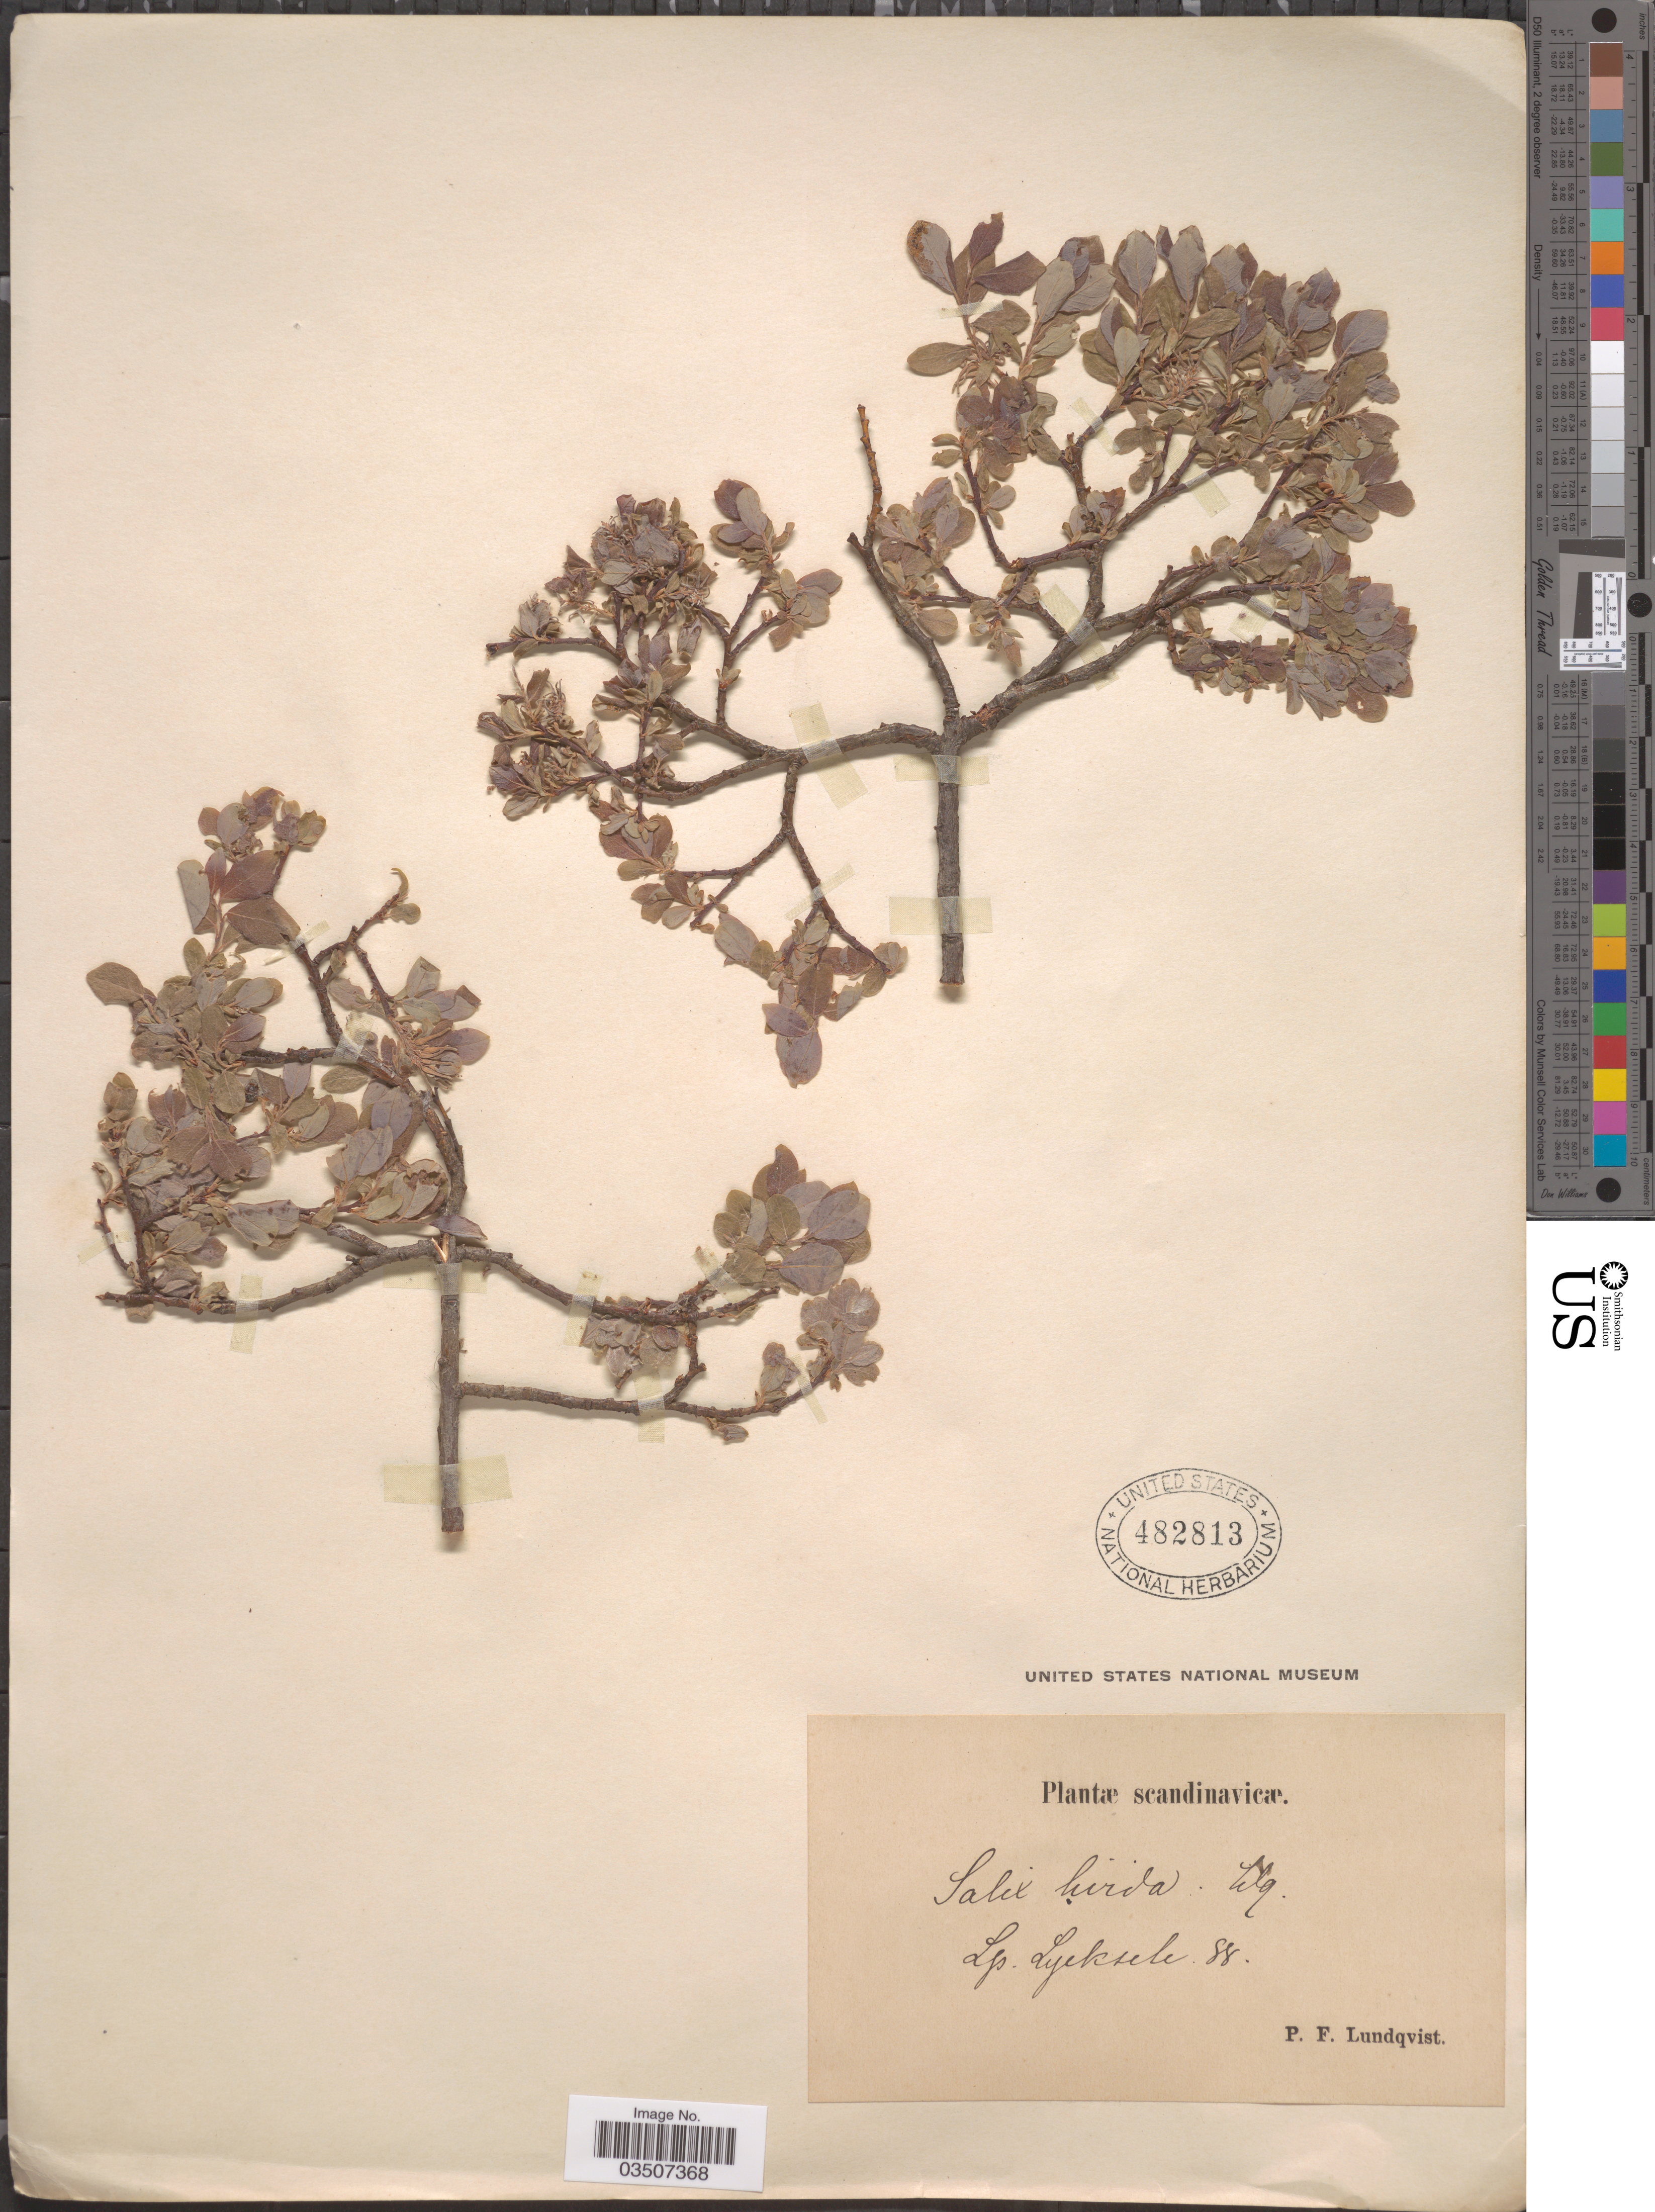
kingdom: Plantae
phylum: Tracheophyta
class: Magnoliopsida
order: Malpighiales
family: Salicaceae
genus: Salix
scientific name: Salix starkeana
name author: Willd.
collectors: P. Lundquist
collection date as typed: Transcribed d/m/y: //88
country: Sweden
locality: Scandinavicæ. Lp. Lyeksele.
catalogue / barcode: US 482813